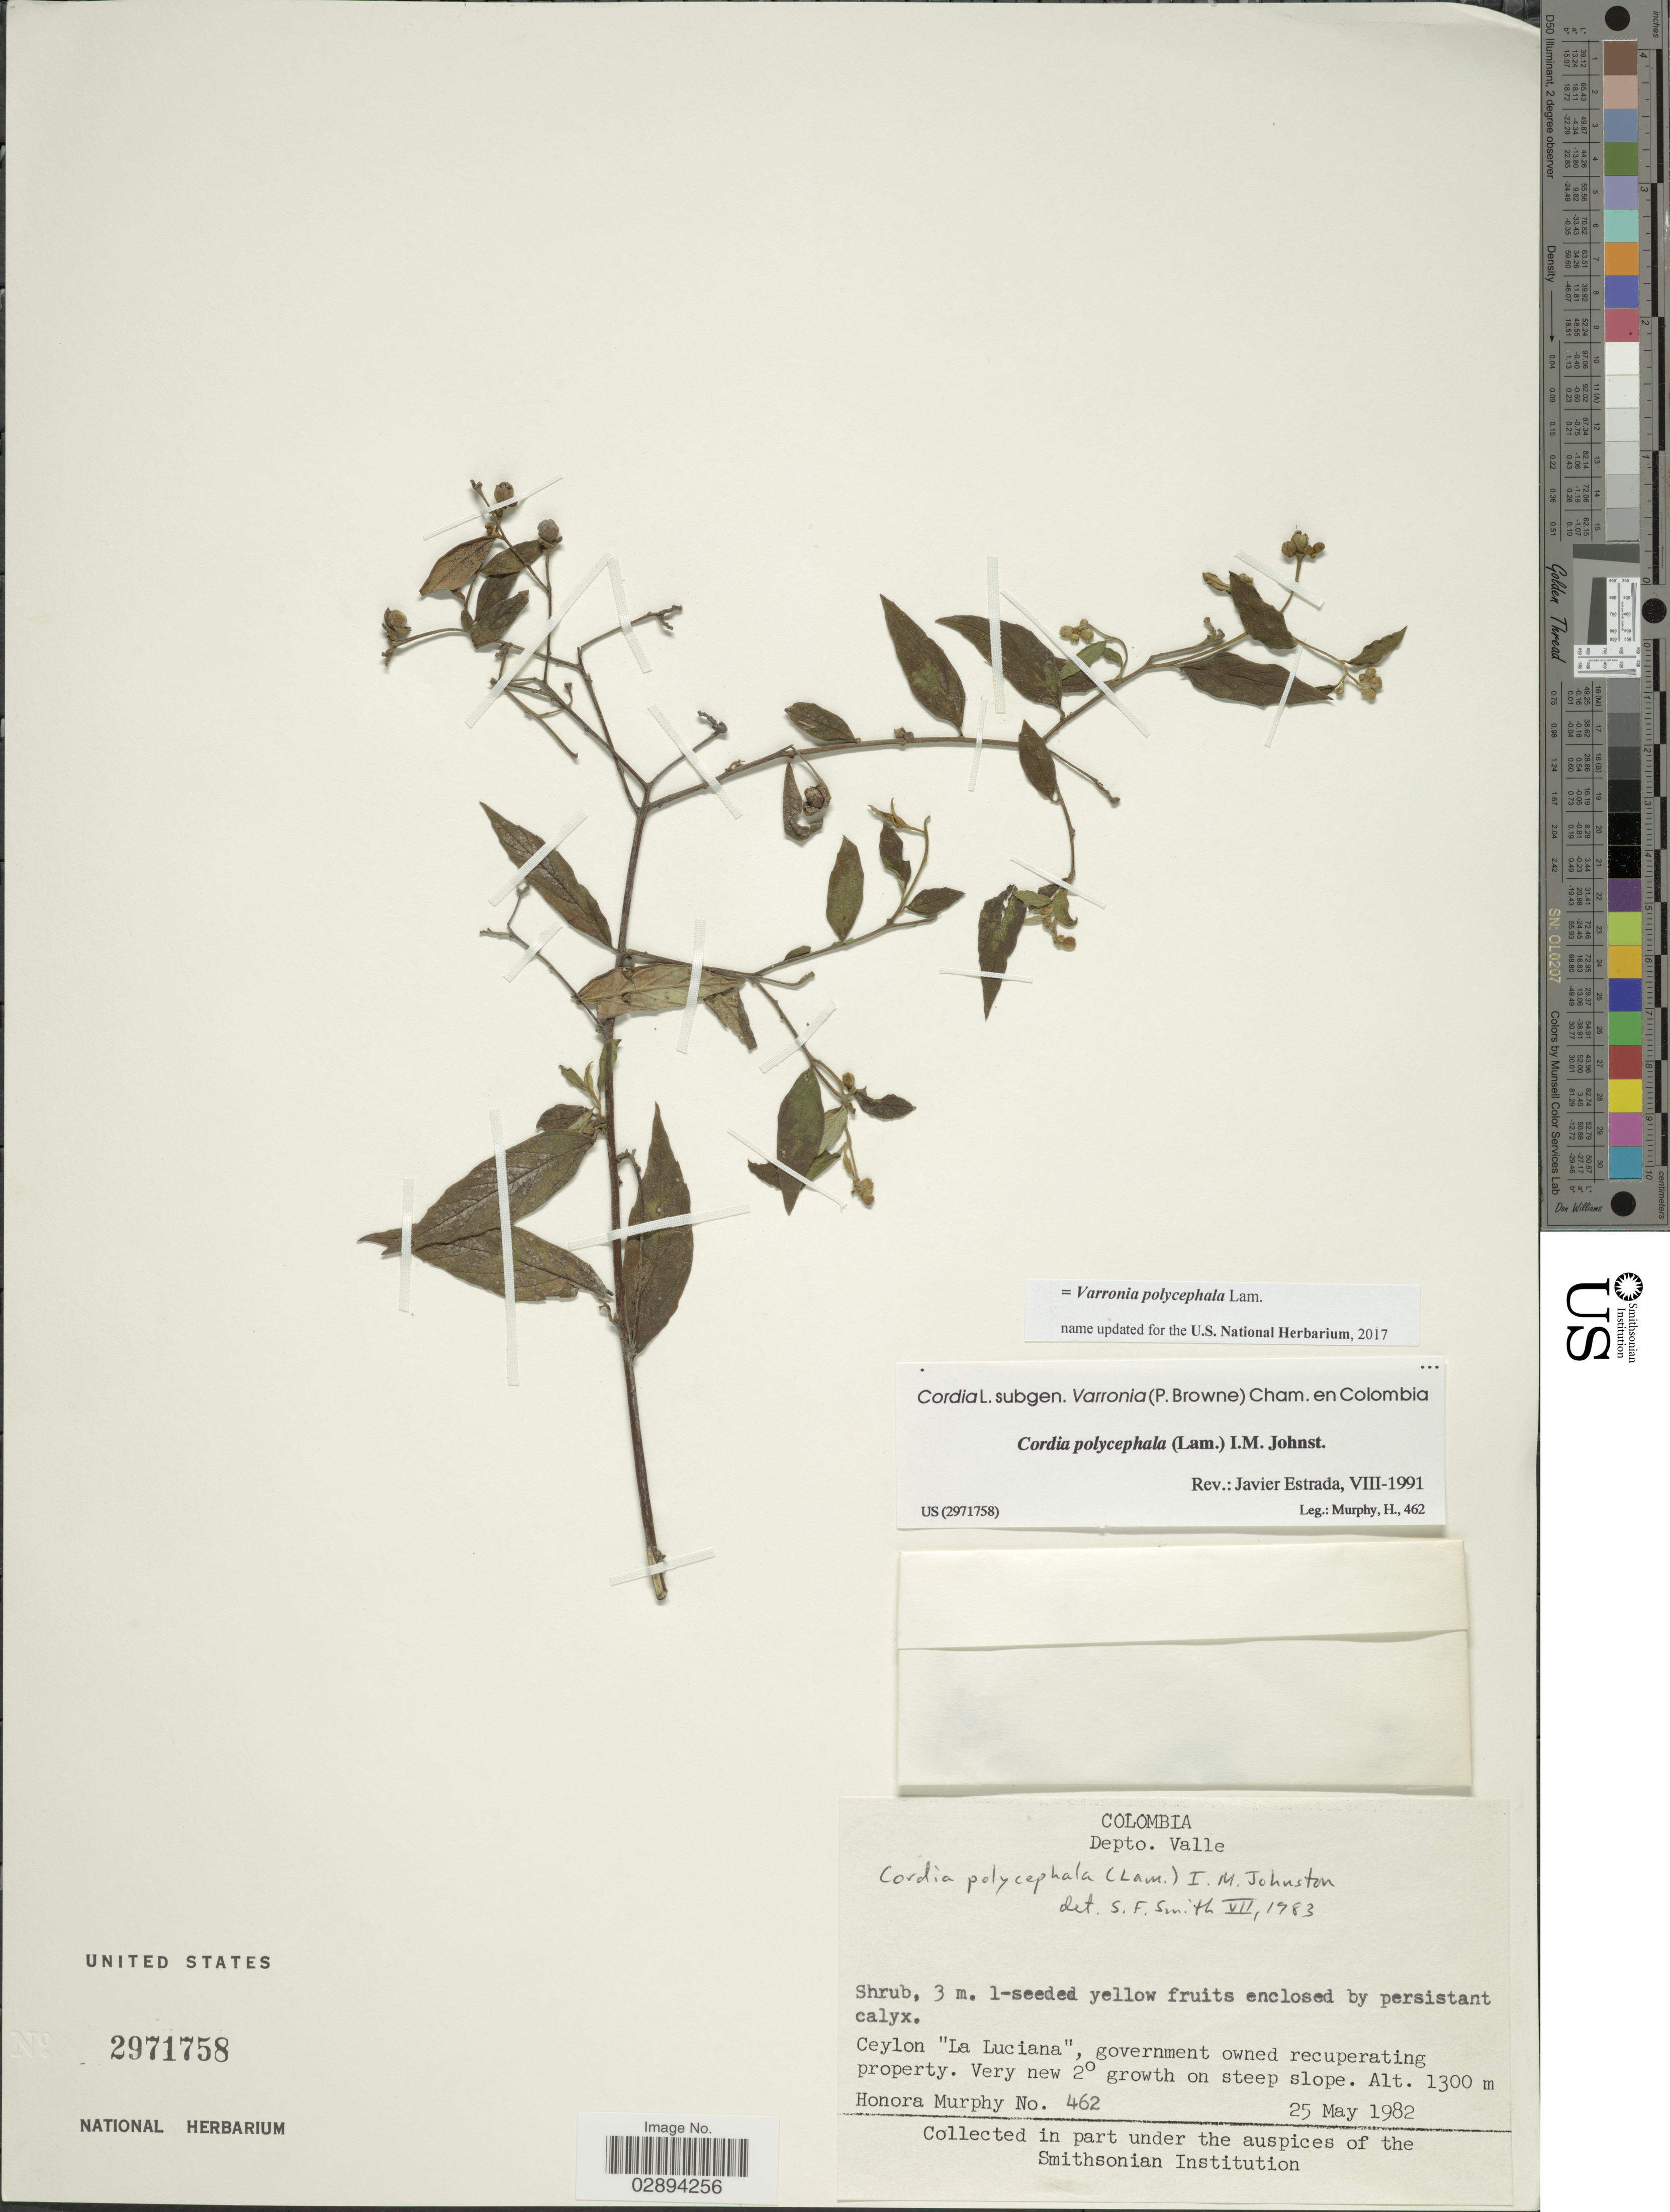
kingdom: Plantae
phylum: Tracheophyta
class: Magnoliopsida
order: Boraginales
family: Cordiaceae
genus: Varronia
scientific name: Varronia polycephala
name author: Lam.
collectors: H. Murphy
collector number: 462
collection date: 1982-05-25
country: Colombia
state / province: Valle del Cauca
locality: Depto. Valle, Ceylon "La Luciana", government owned recuperating property, Very new 2°growth on steep slope.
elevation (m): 1300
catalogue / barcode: US 2971758